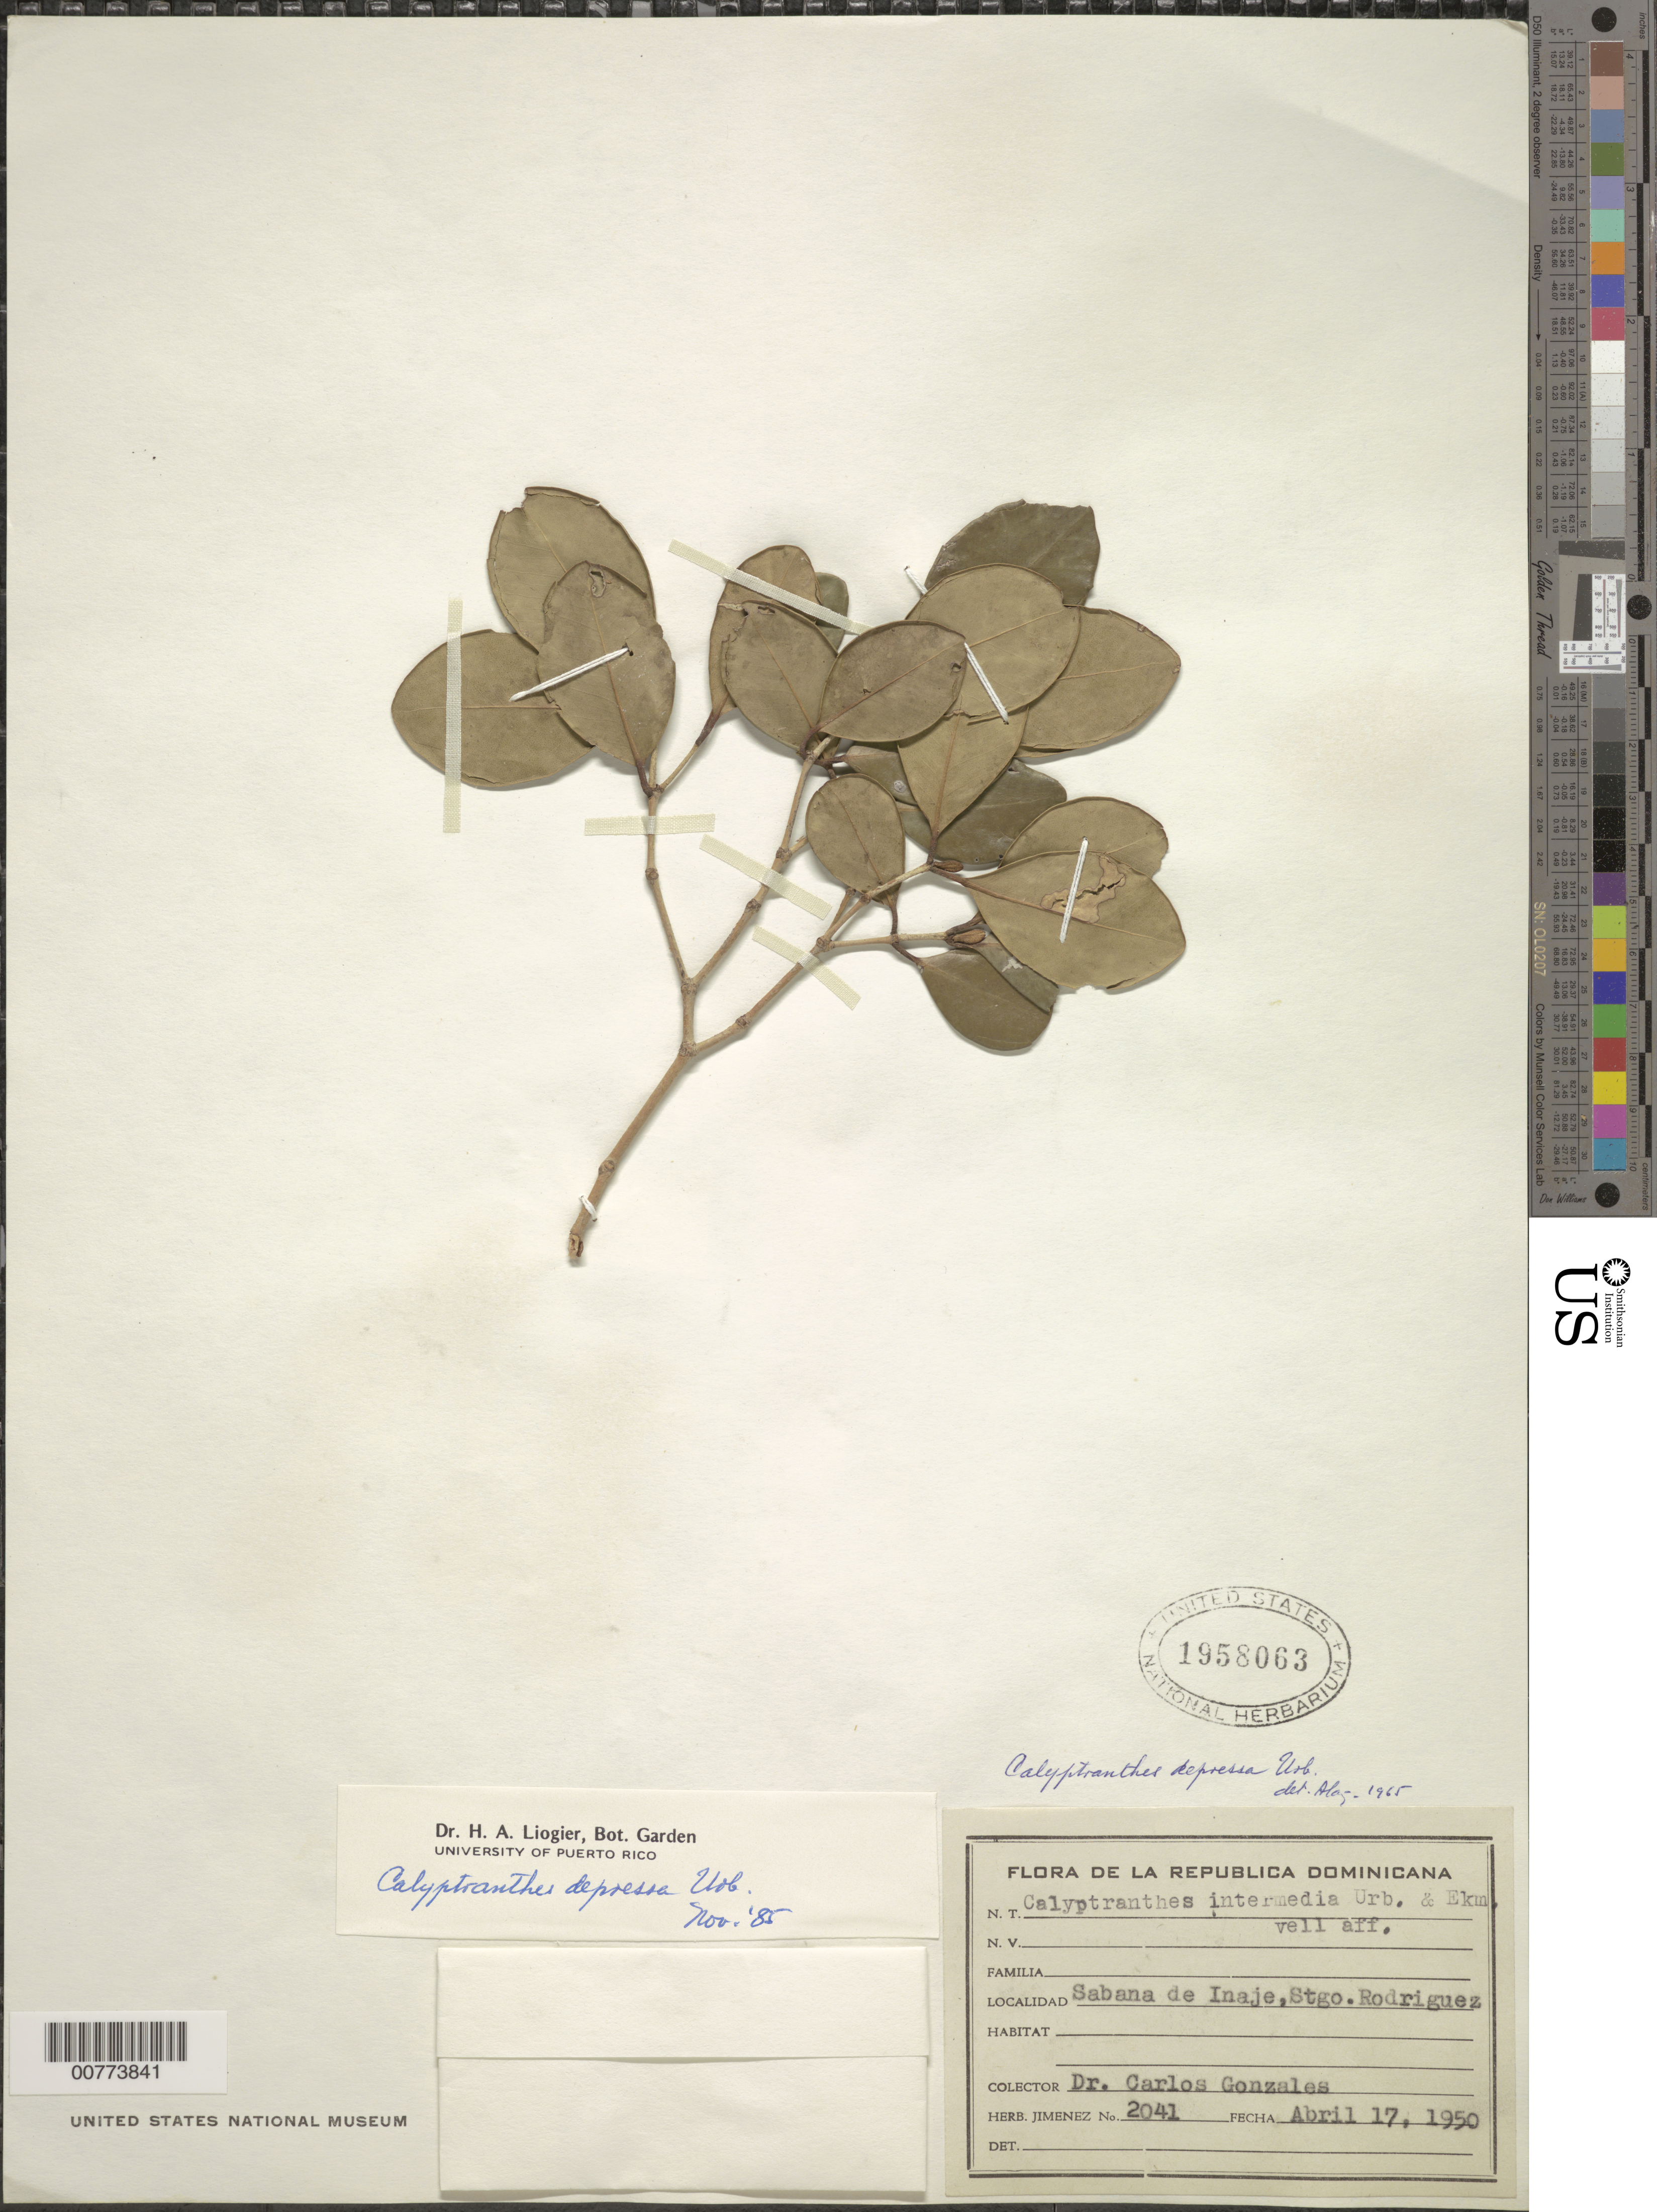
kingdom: Plantae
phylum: Tracheophyta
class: Magnoliopsida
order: Myrtales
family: Myrtaceae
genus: Myrcia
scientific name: Myrcia depressa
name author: (Urb.) K. Campbell & Peguero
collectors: C. Gonzalez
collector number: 2041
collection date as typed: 17 Apr 1950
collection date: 1950-04-17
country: Dominican Republic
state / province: Santiago Rodríguez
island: Hispaniola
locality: Sabana de Inaje.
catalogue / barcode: US 1958063